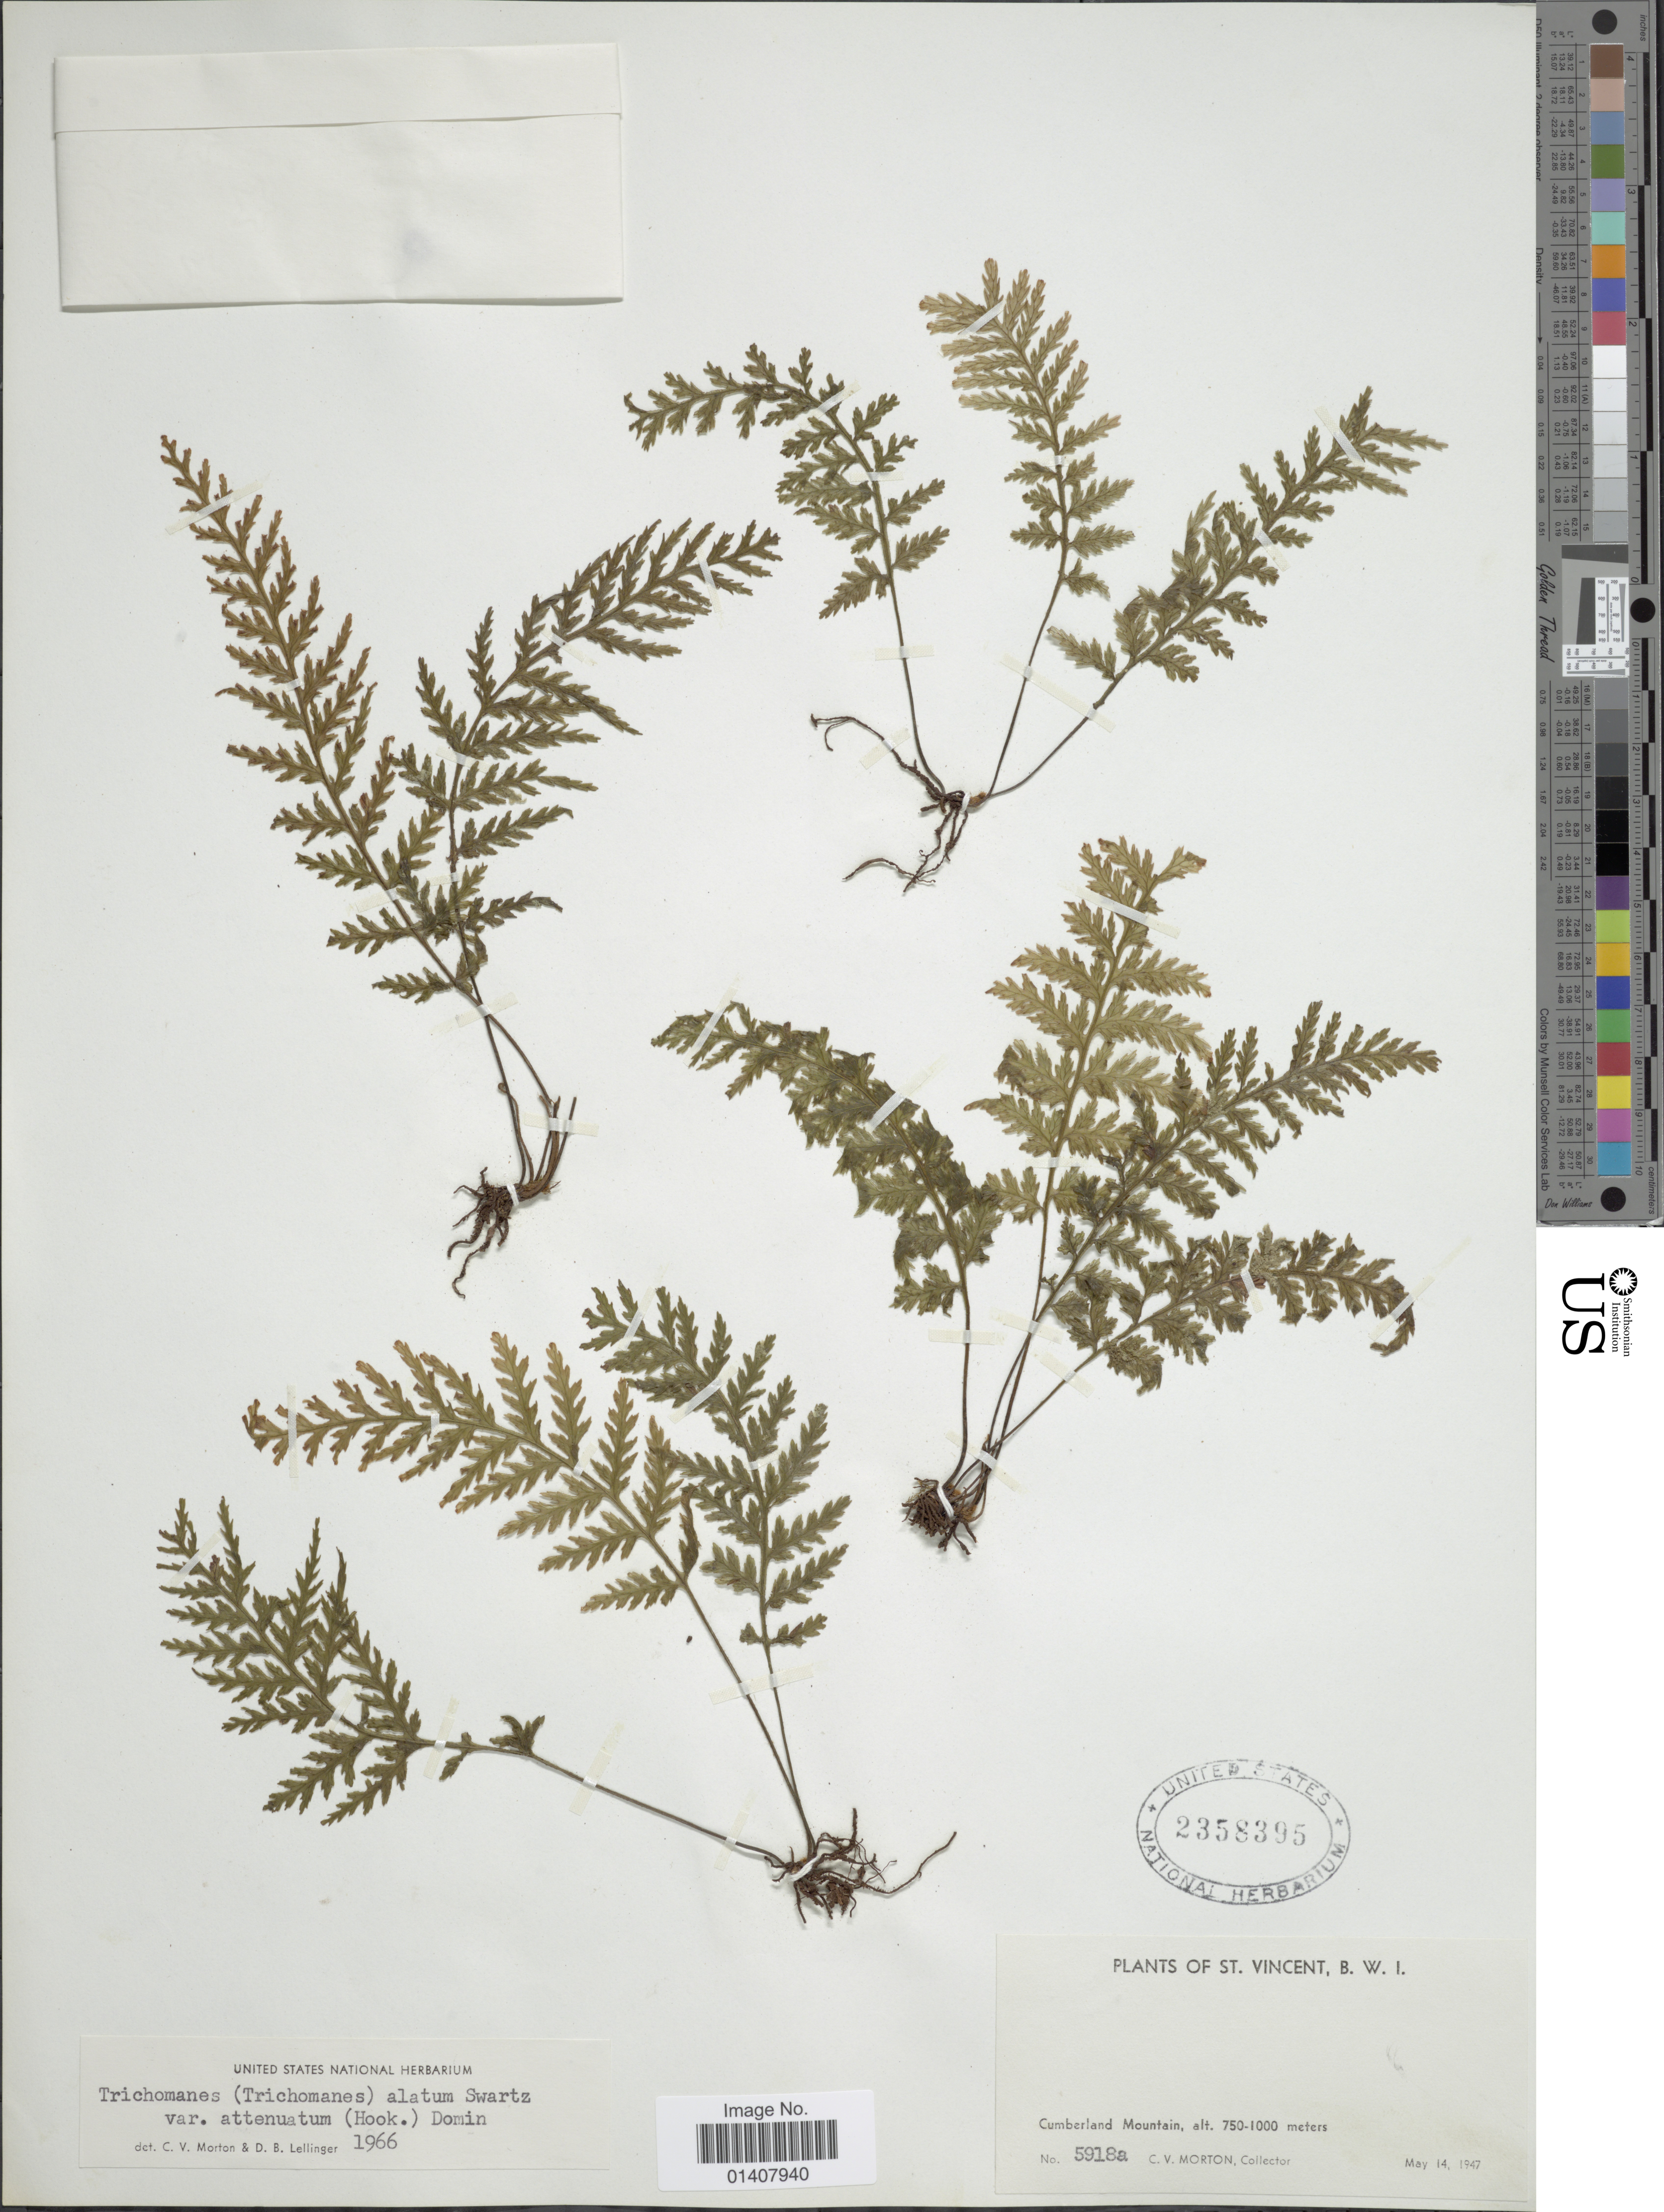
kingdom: Plantae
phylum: Tracheophyta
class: Polypodiopsida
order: Hymenophyllales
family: Hymenophyllaceae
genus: Trichomanes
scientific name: Trichomanes alatum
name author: Sw.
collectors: C. V. Morton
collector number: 5918a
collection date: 1947-05-14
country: St. Vincent - Grenadines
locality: St. Vincent B.W.I., Cumberland Mountain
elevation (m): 750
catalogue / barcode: US 2358395